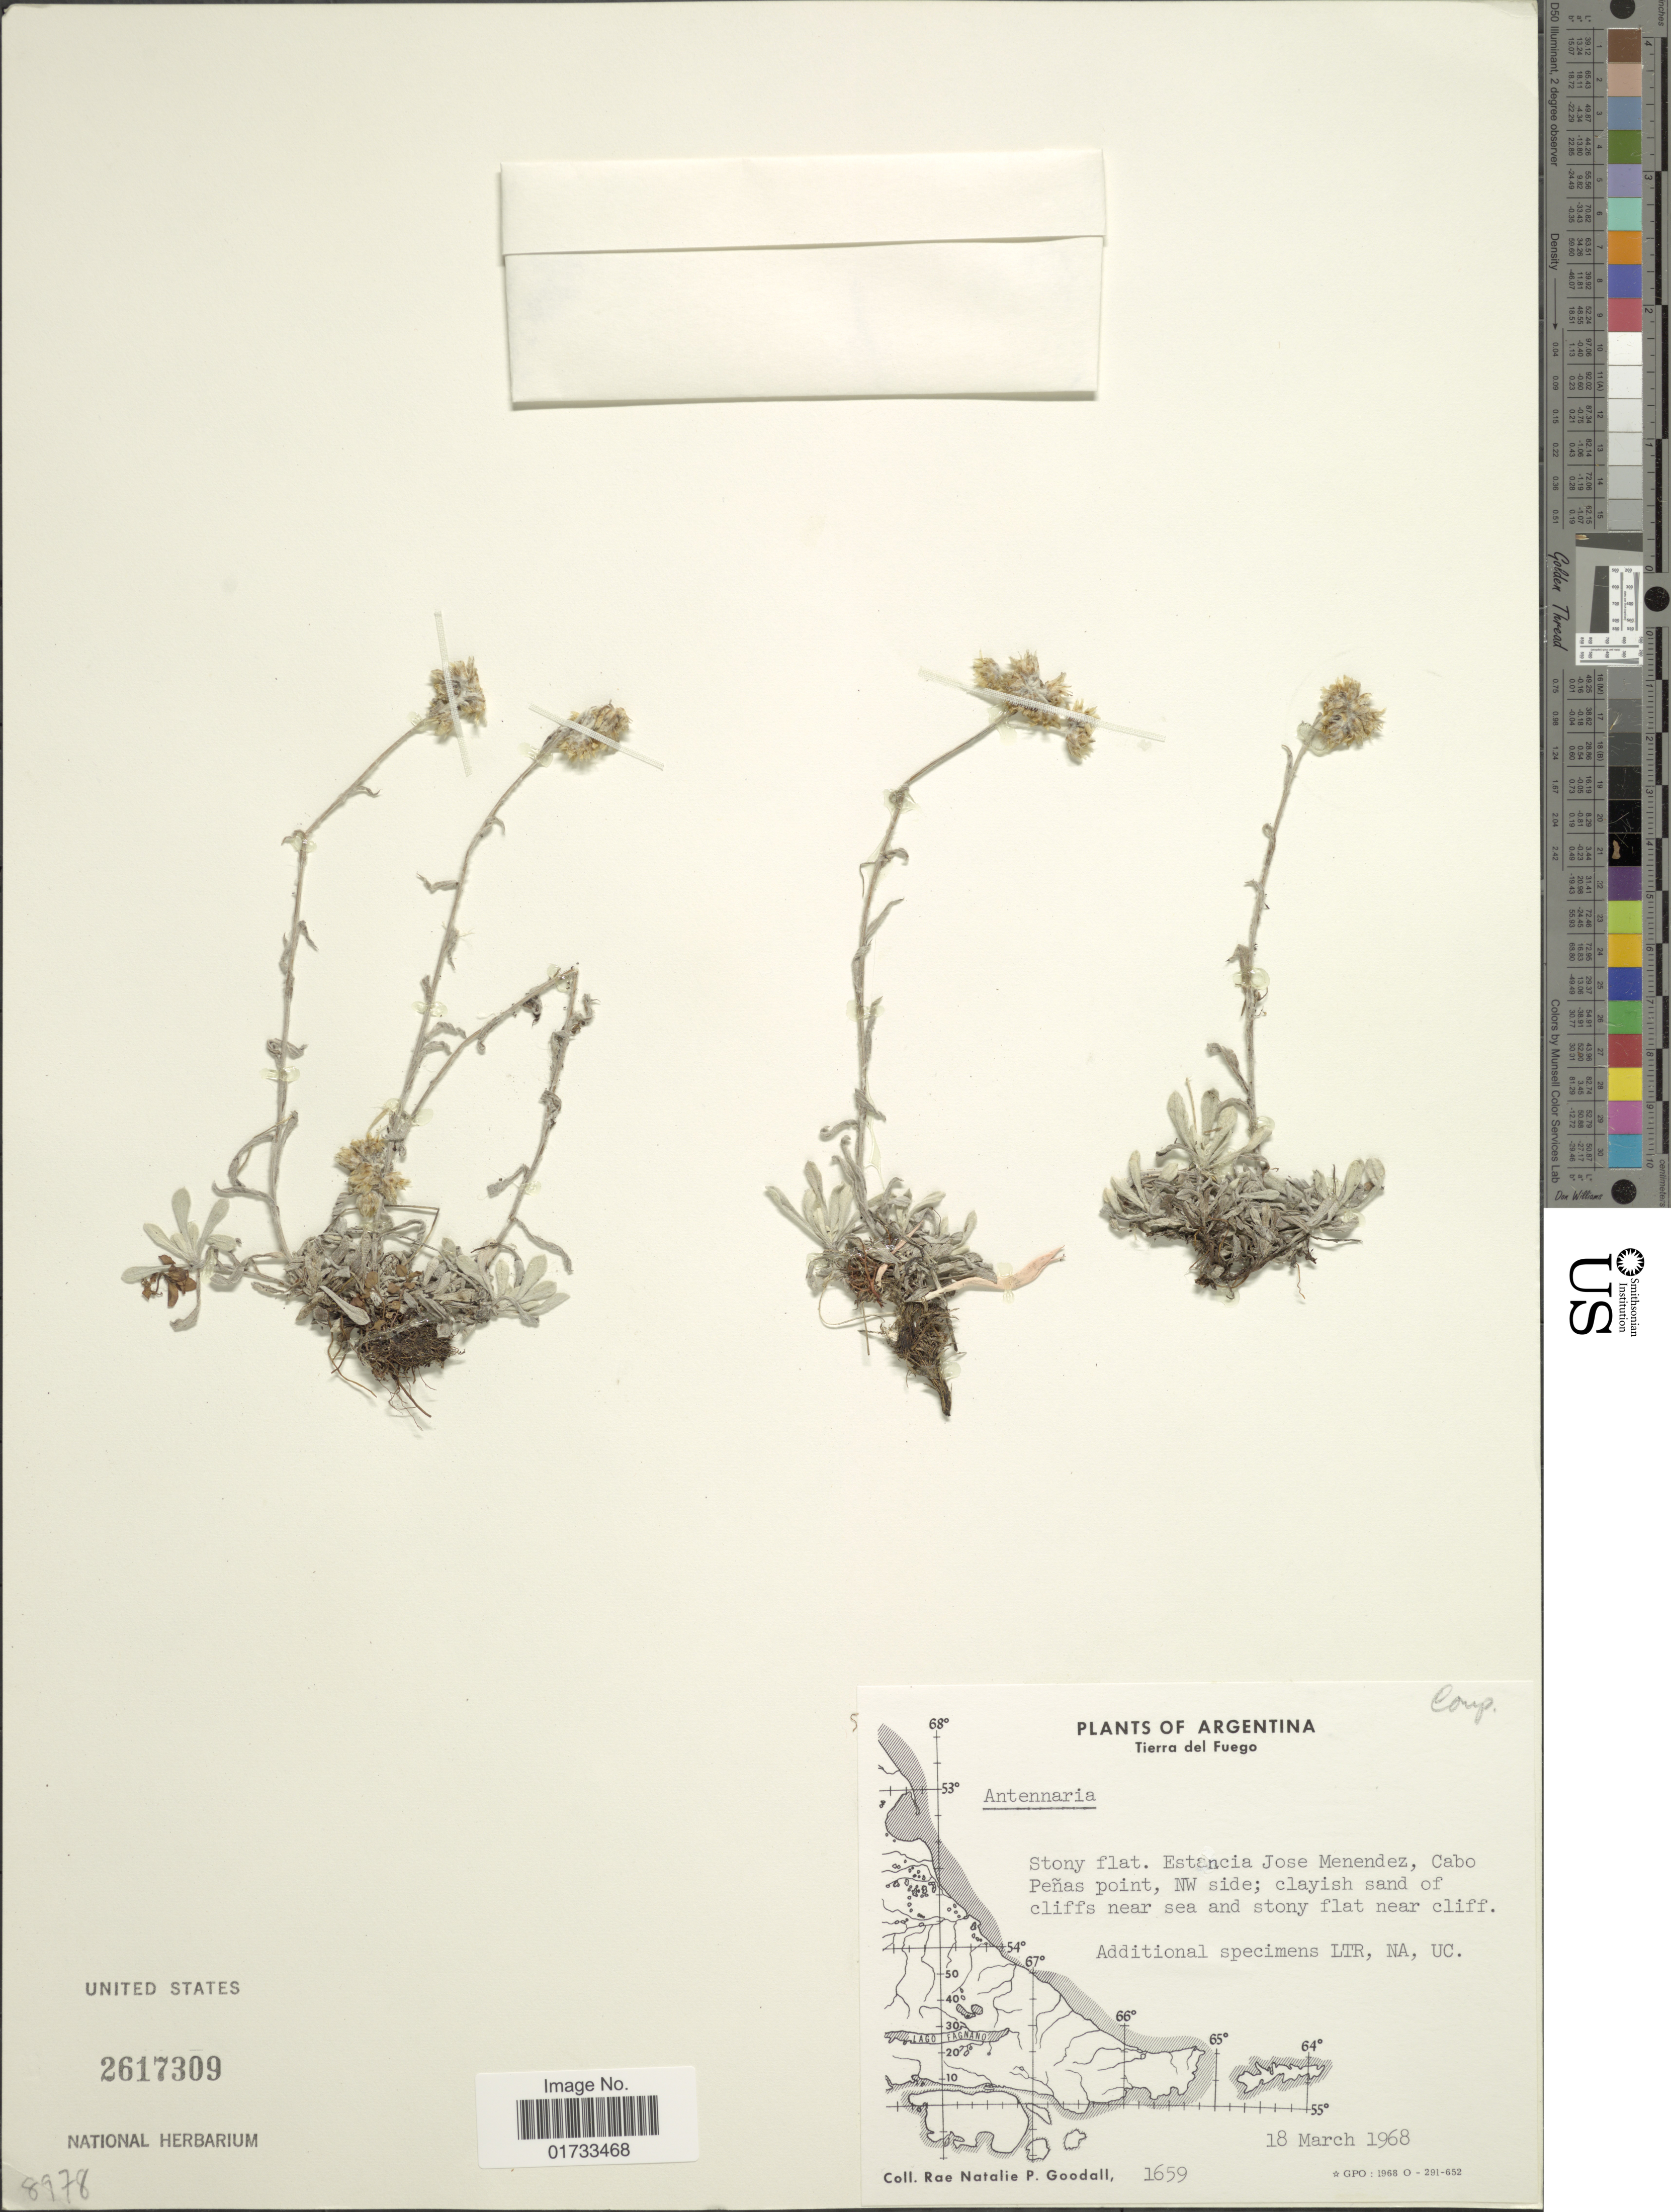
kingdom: Plantae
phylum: Tracheophyta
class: Magnoliopsida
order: Asterales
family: Asteraceae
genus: Antennaria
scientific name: Antennaria sp.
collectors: R. Goodall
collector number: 1659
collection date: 1968-03-18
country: Argentina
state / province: Tierra del Fuego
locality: Estancia Jose Menendez, Cabo Peñas Point, NW side; calyish sand of cliffs near sea and stony flat near cliff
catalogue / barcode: US 2617309